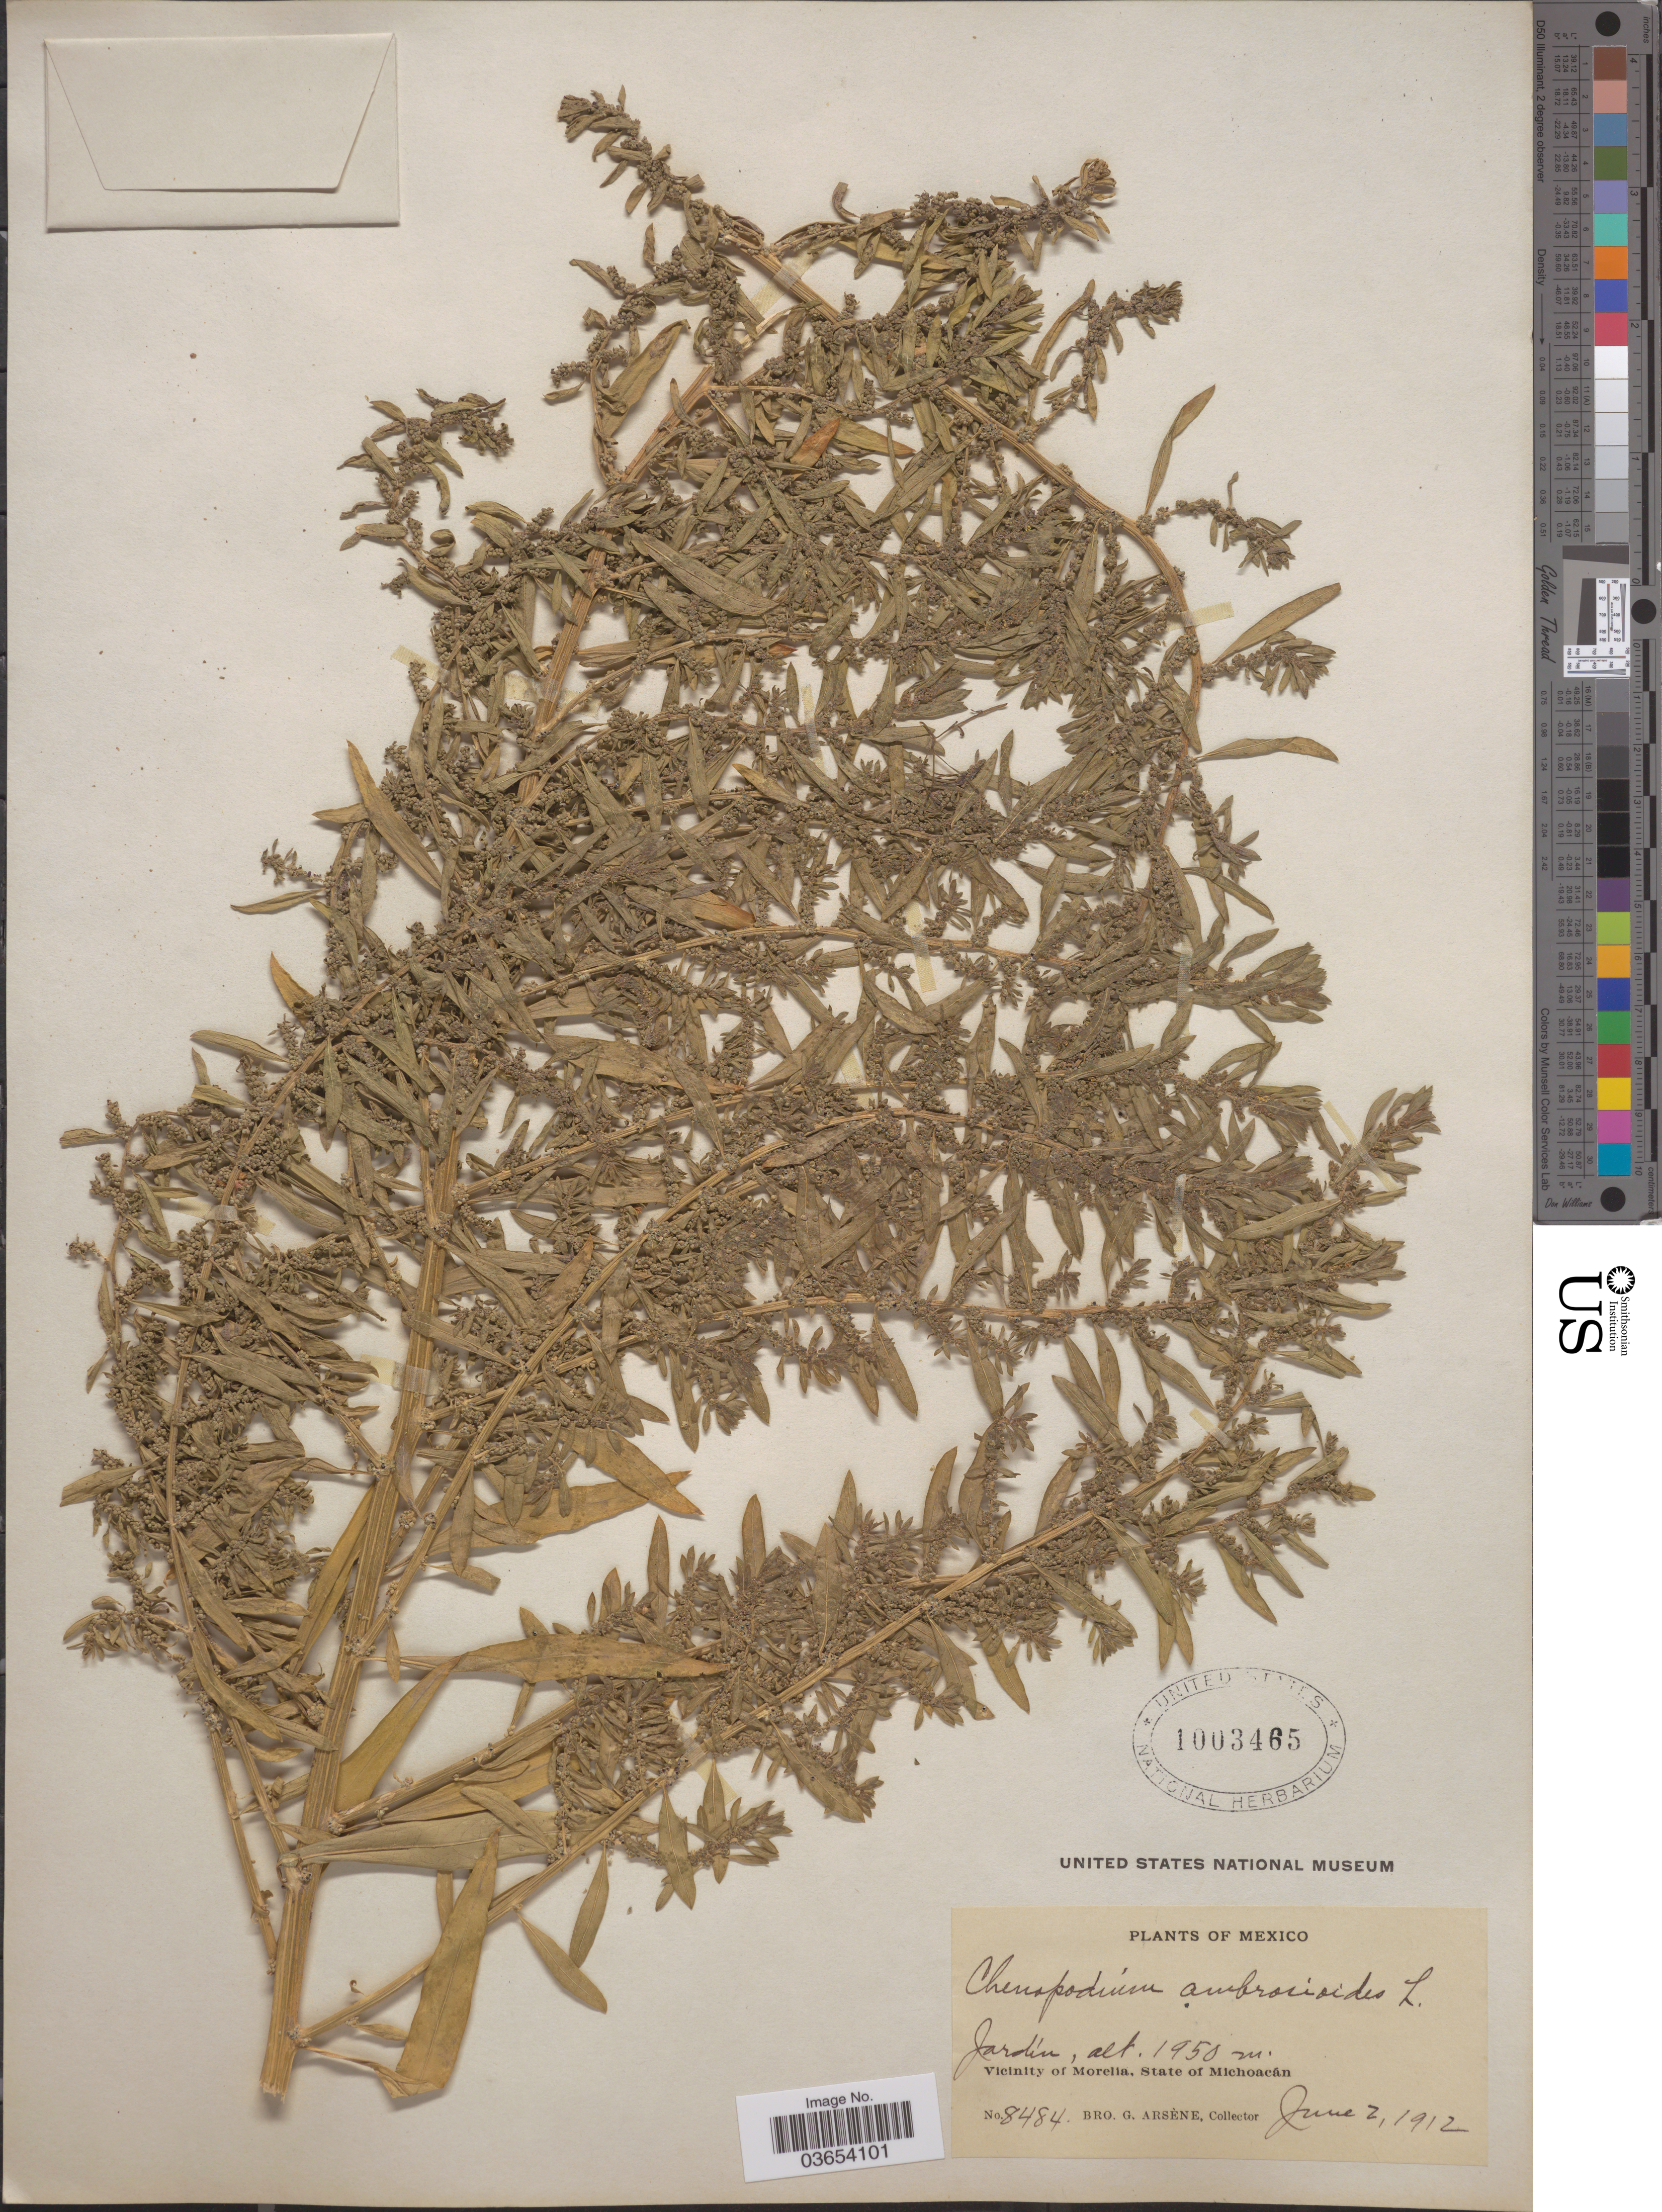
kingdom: Plantae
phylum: Tracheophyta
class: Magnoliopsida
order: Caryophyllales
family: Amaranthaceae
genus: Chenopodium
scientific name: Chenopodium ambrosioides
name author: L.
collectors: Bro. G. Arsène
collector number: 8484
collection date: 1912-06-02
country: Mexico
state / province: Michoacán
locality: Vicinity of Morelia.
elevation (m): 1950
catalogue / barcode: US 1003465